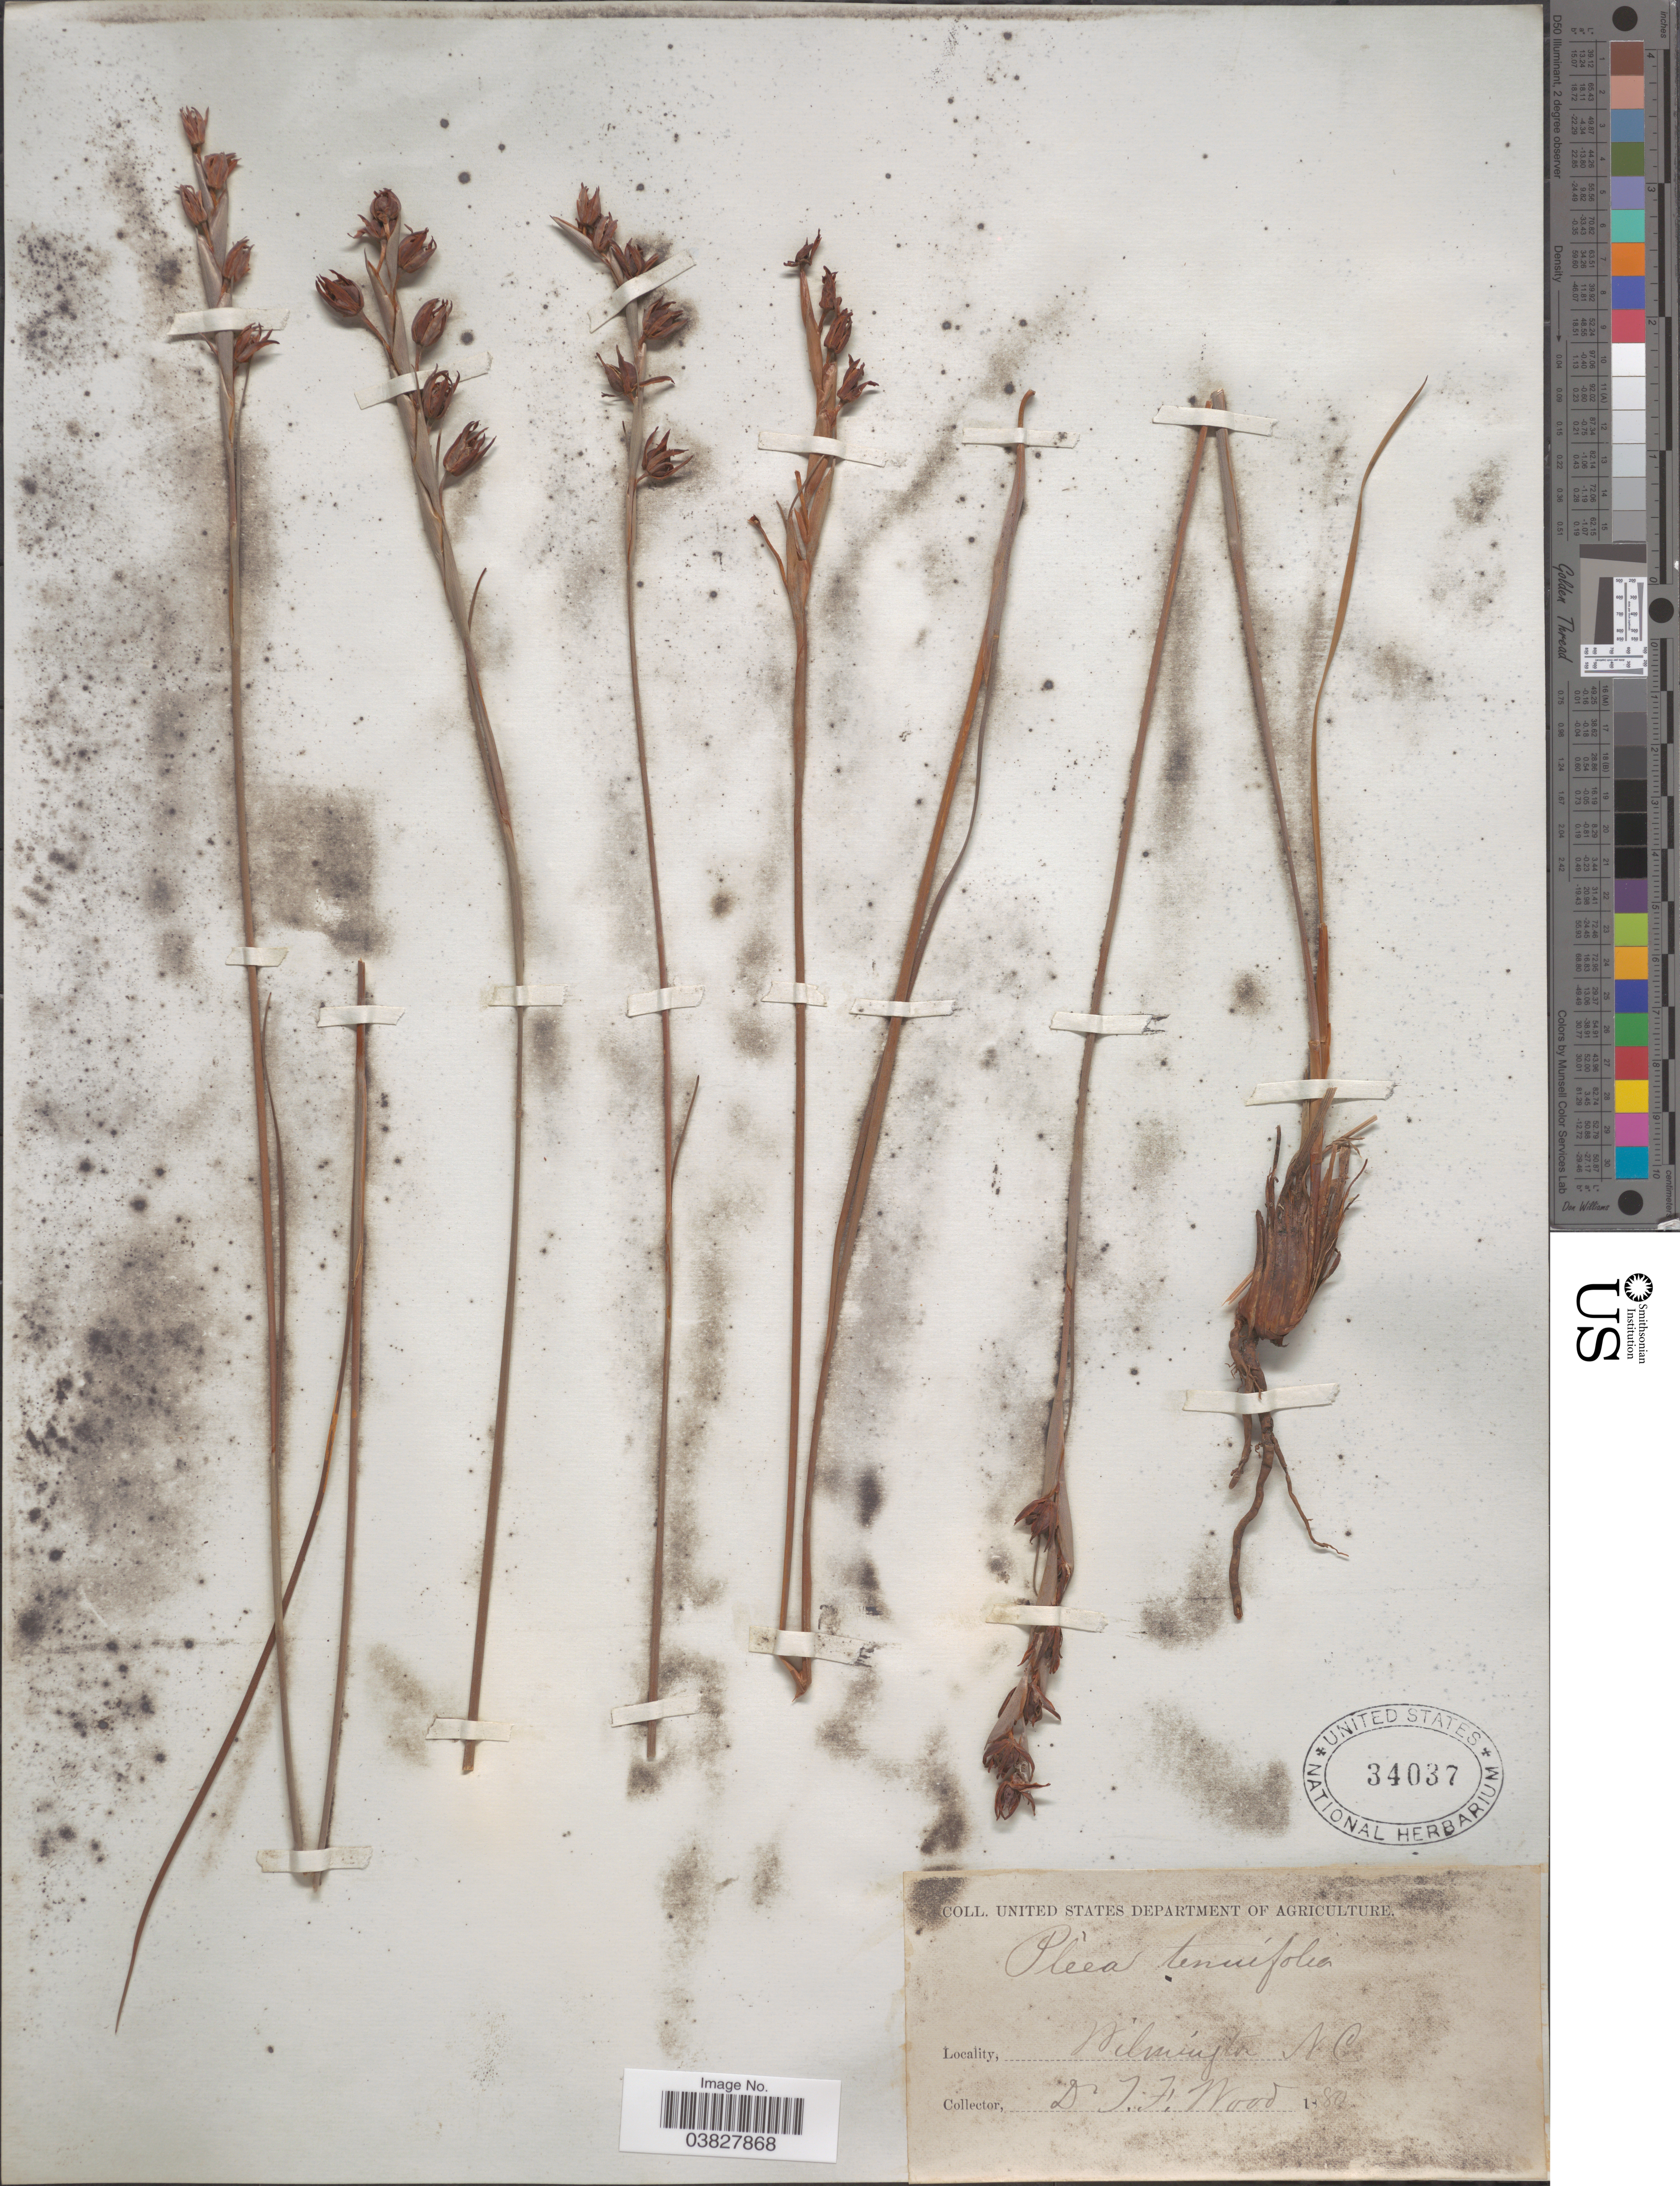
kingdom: Plantae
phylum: Tracheophyta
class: Liliopsida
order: Alismatales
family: Tofieldiaceae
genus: Pleea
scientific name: Pleea tenuifolia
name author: Michx.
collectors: T. F. Wood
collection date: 1880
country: United States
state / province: North Carolina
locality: Wilmington.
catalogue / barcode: US 34037